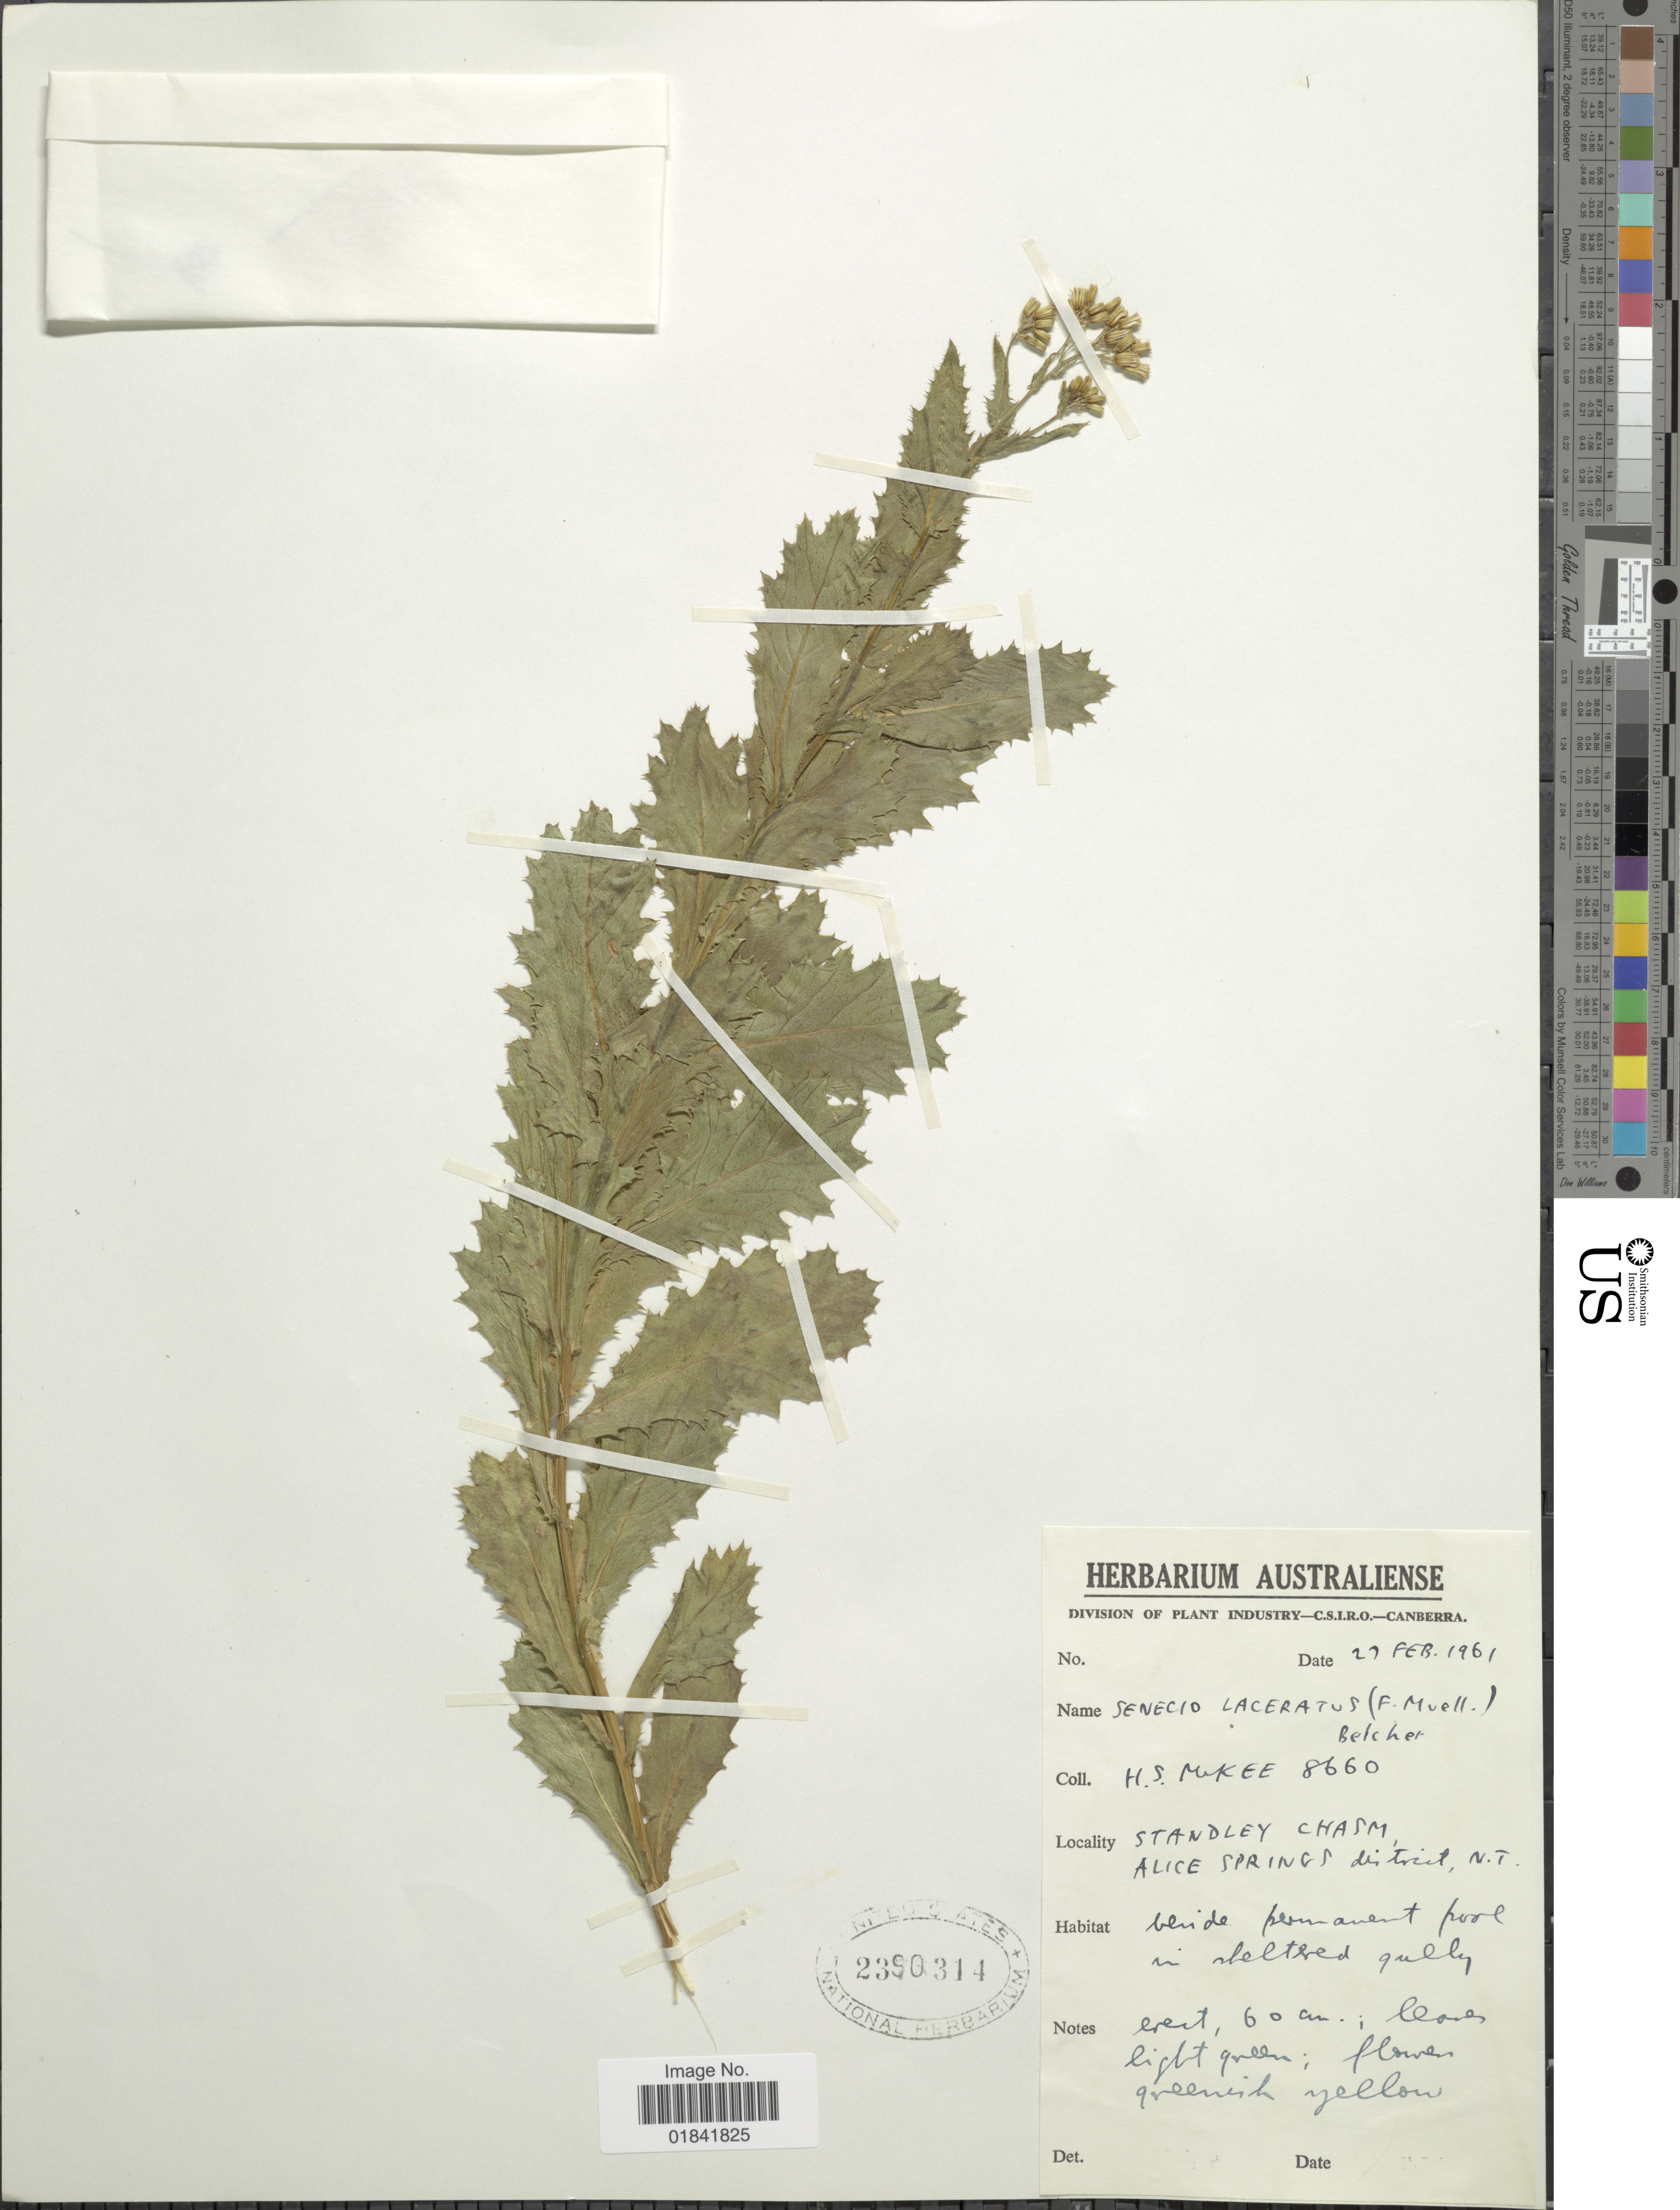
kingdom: Plantae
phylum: Tracheophyta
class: Magnoliopsida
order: Asterales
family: Asteraceae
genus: Senecio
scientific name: Senecio laceratus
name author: (F. Muell.) Belcher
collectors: Mukee, H.S.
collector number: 8660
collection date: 1961-02-27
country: Australia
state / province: Northern Territory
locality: Standley Chasm, Alice Springs district, N. T.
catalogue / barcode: US 2390314